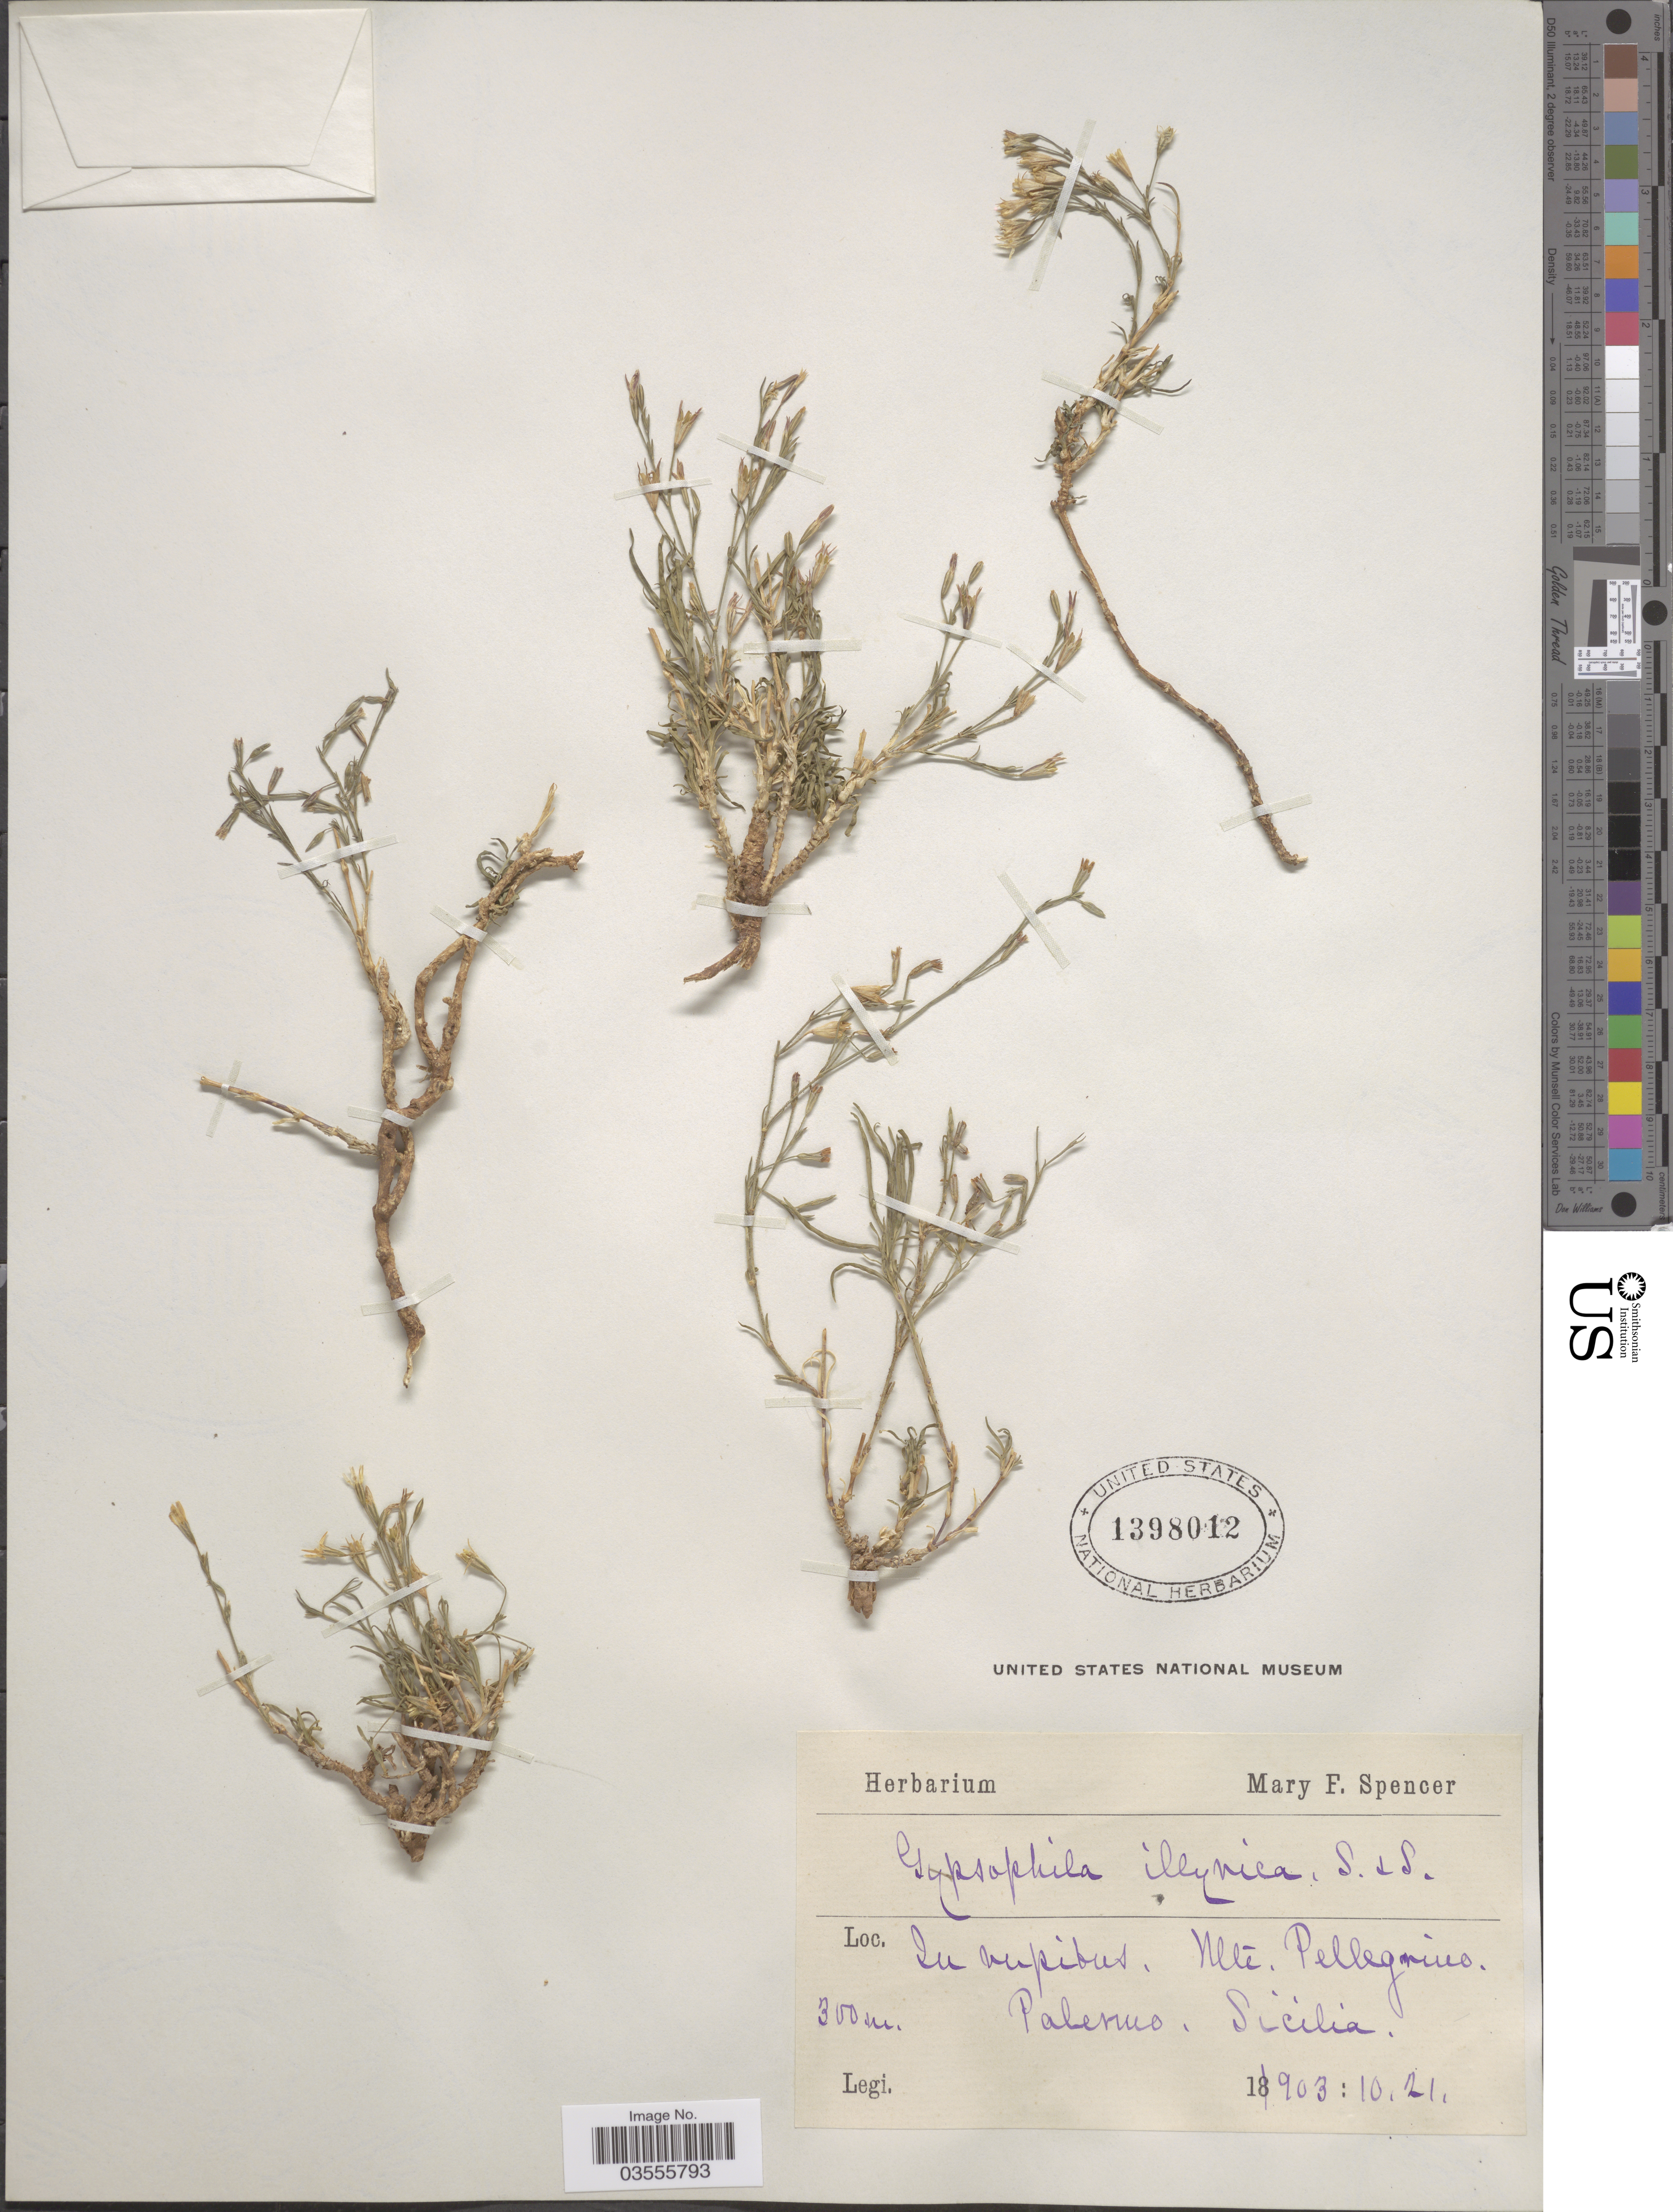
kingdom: Plantae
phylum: Tracheophyta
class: Magnoliopsida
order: Caryophyllales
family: Caryophyllaceae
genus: Dianthus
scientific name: Dianthus illyricus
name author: (Ard.) Fassou et al.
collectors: ex herb. Spencer, Mary Fiske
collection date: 1903-10-21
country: Italy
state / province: Siciliana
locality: In rupibus. Mte. Pellegrino. Palermo. Sicilia.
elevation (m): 300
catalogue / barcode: US 1398012